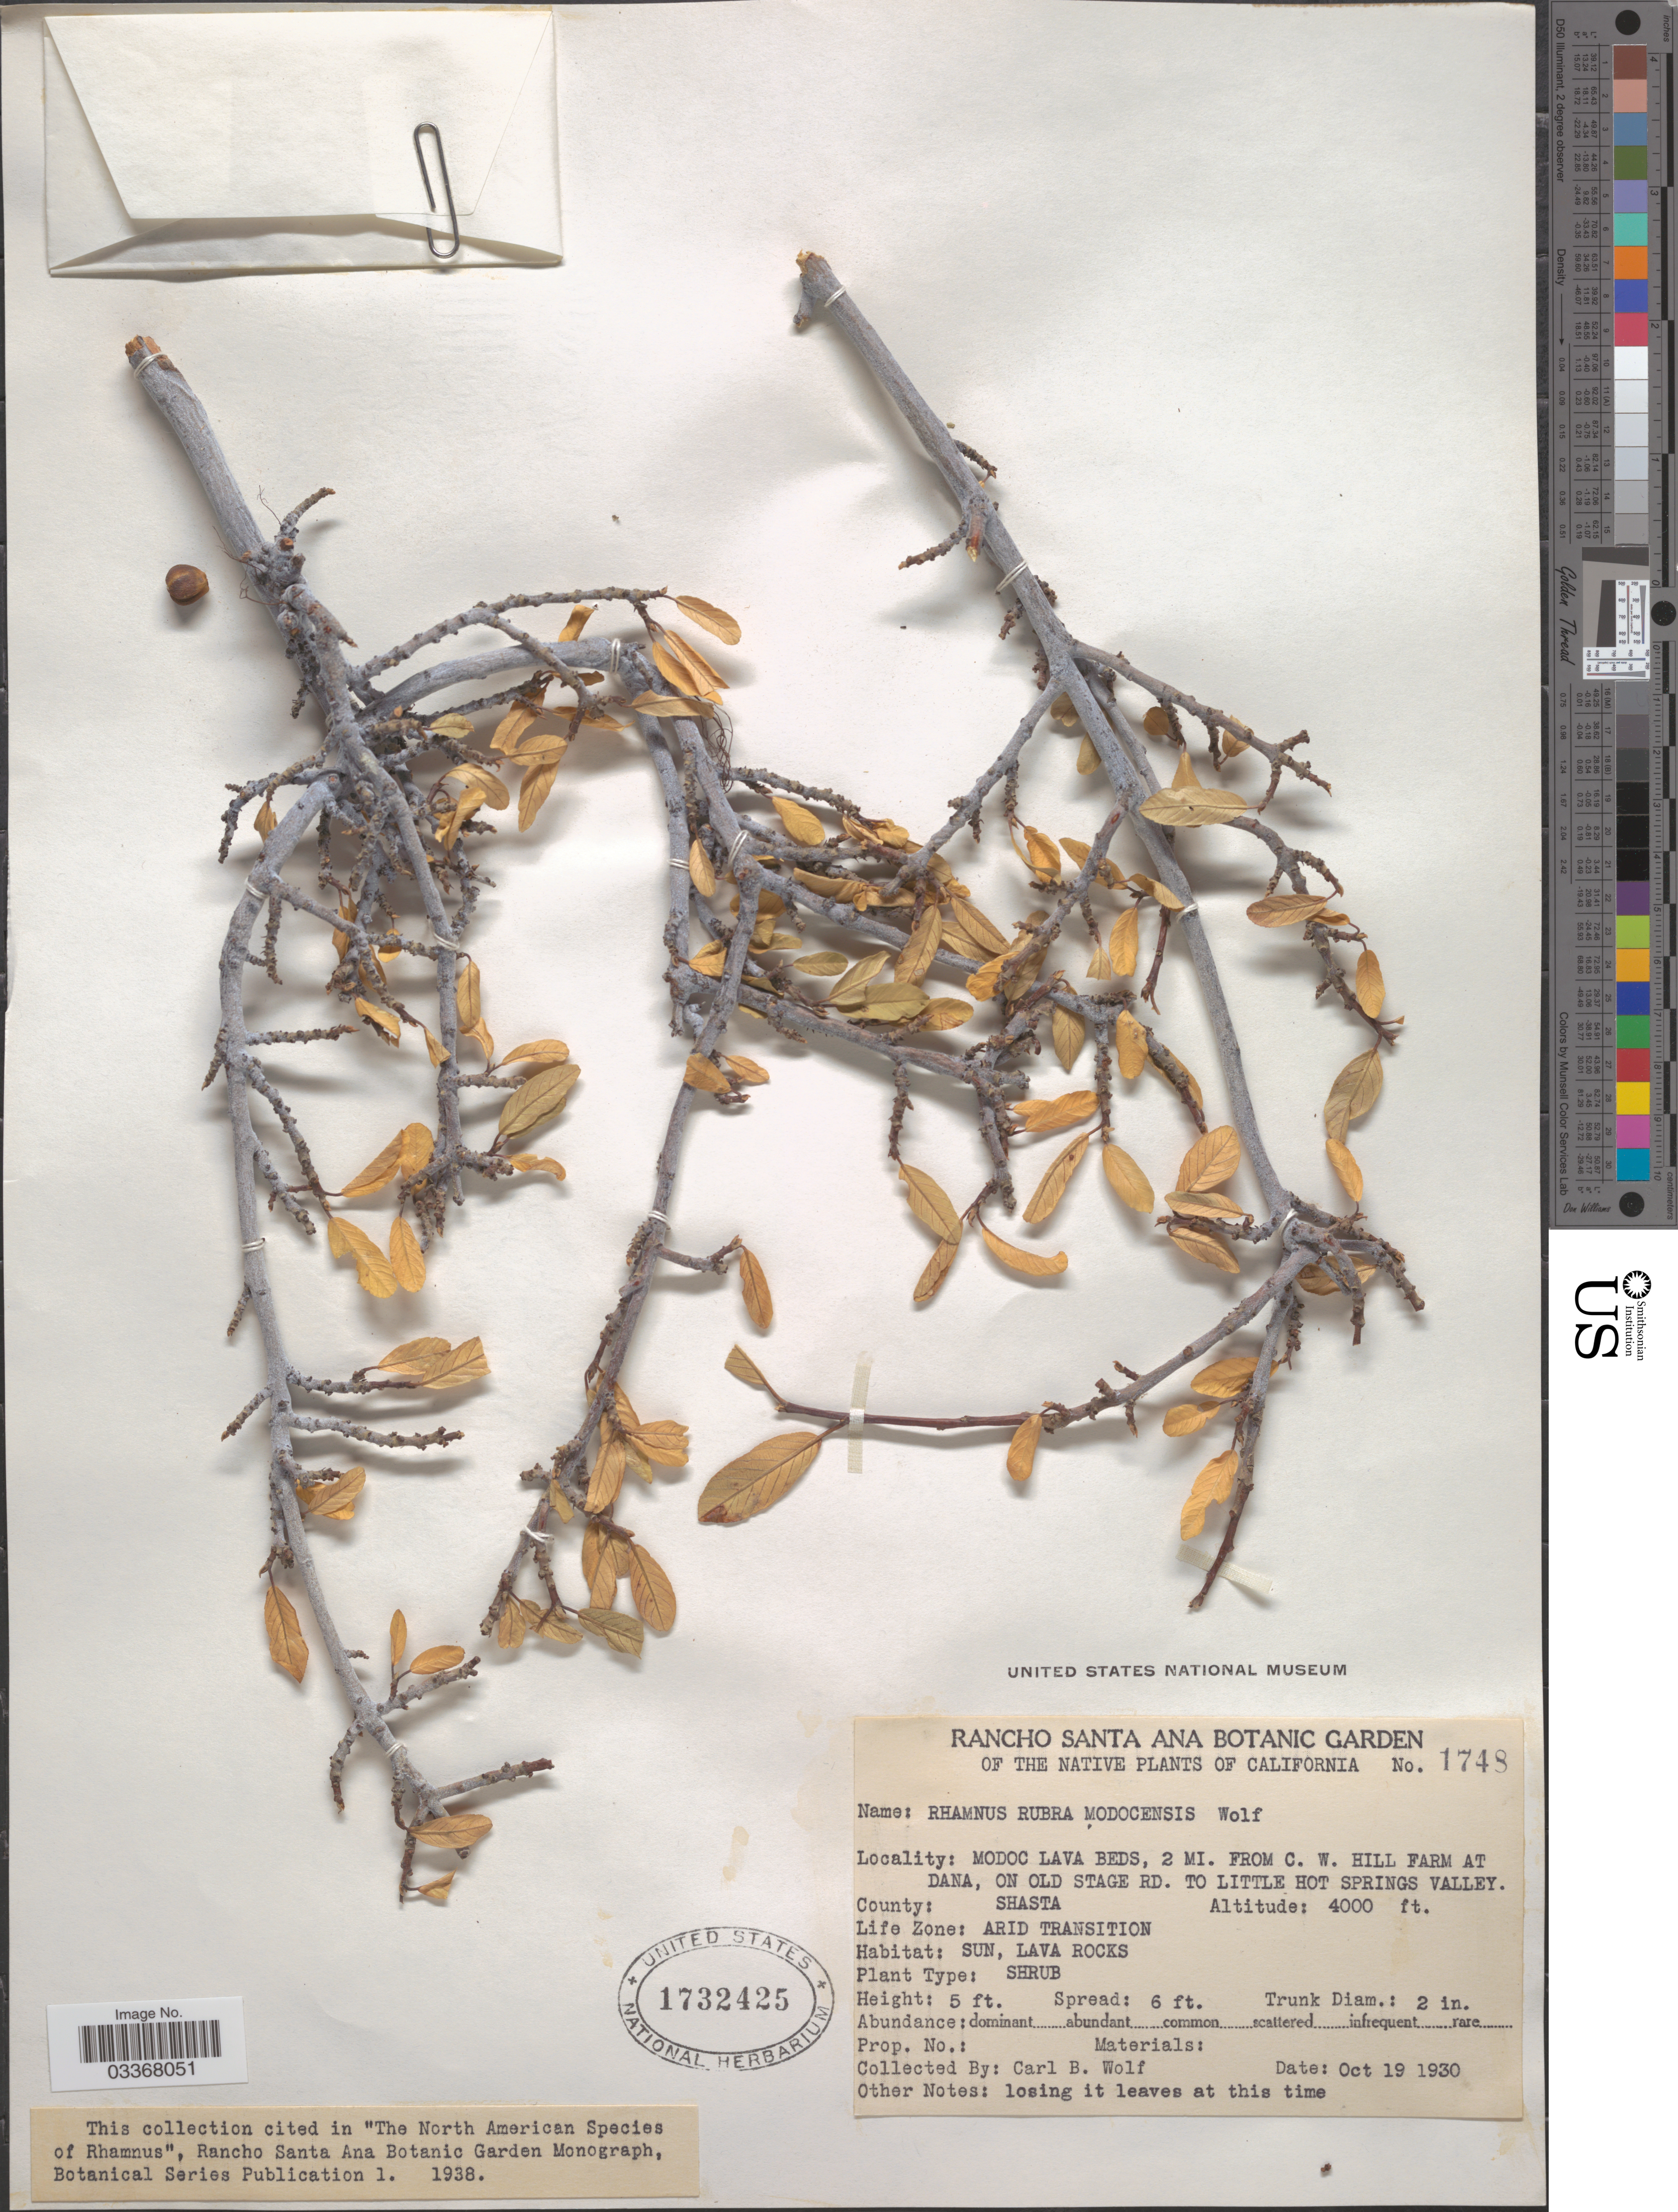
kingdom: Plantae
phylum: Tracheophyta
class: Magnoliopsida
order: Rosales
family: Rhamnaceae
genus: Frangula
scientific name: Frangula rubra subsp. modocensis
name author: (C.B. Wolf) Kartesz & Gandhi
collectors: C. B. Wolf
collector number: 1748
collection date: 1930-10-19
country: United States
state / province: California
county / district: Shasta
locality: Modoc lava beds, 2 mi. from C.W. hill farm at Dana, on Old Stage rd. to Little Hot Springs Valley, County: Shasta, Life Zone: Arid Transition.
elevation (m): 1219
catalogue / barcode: US 1732425